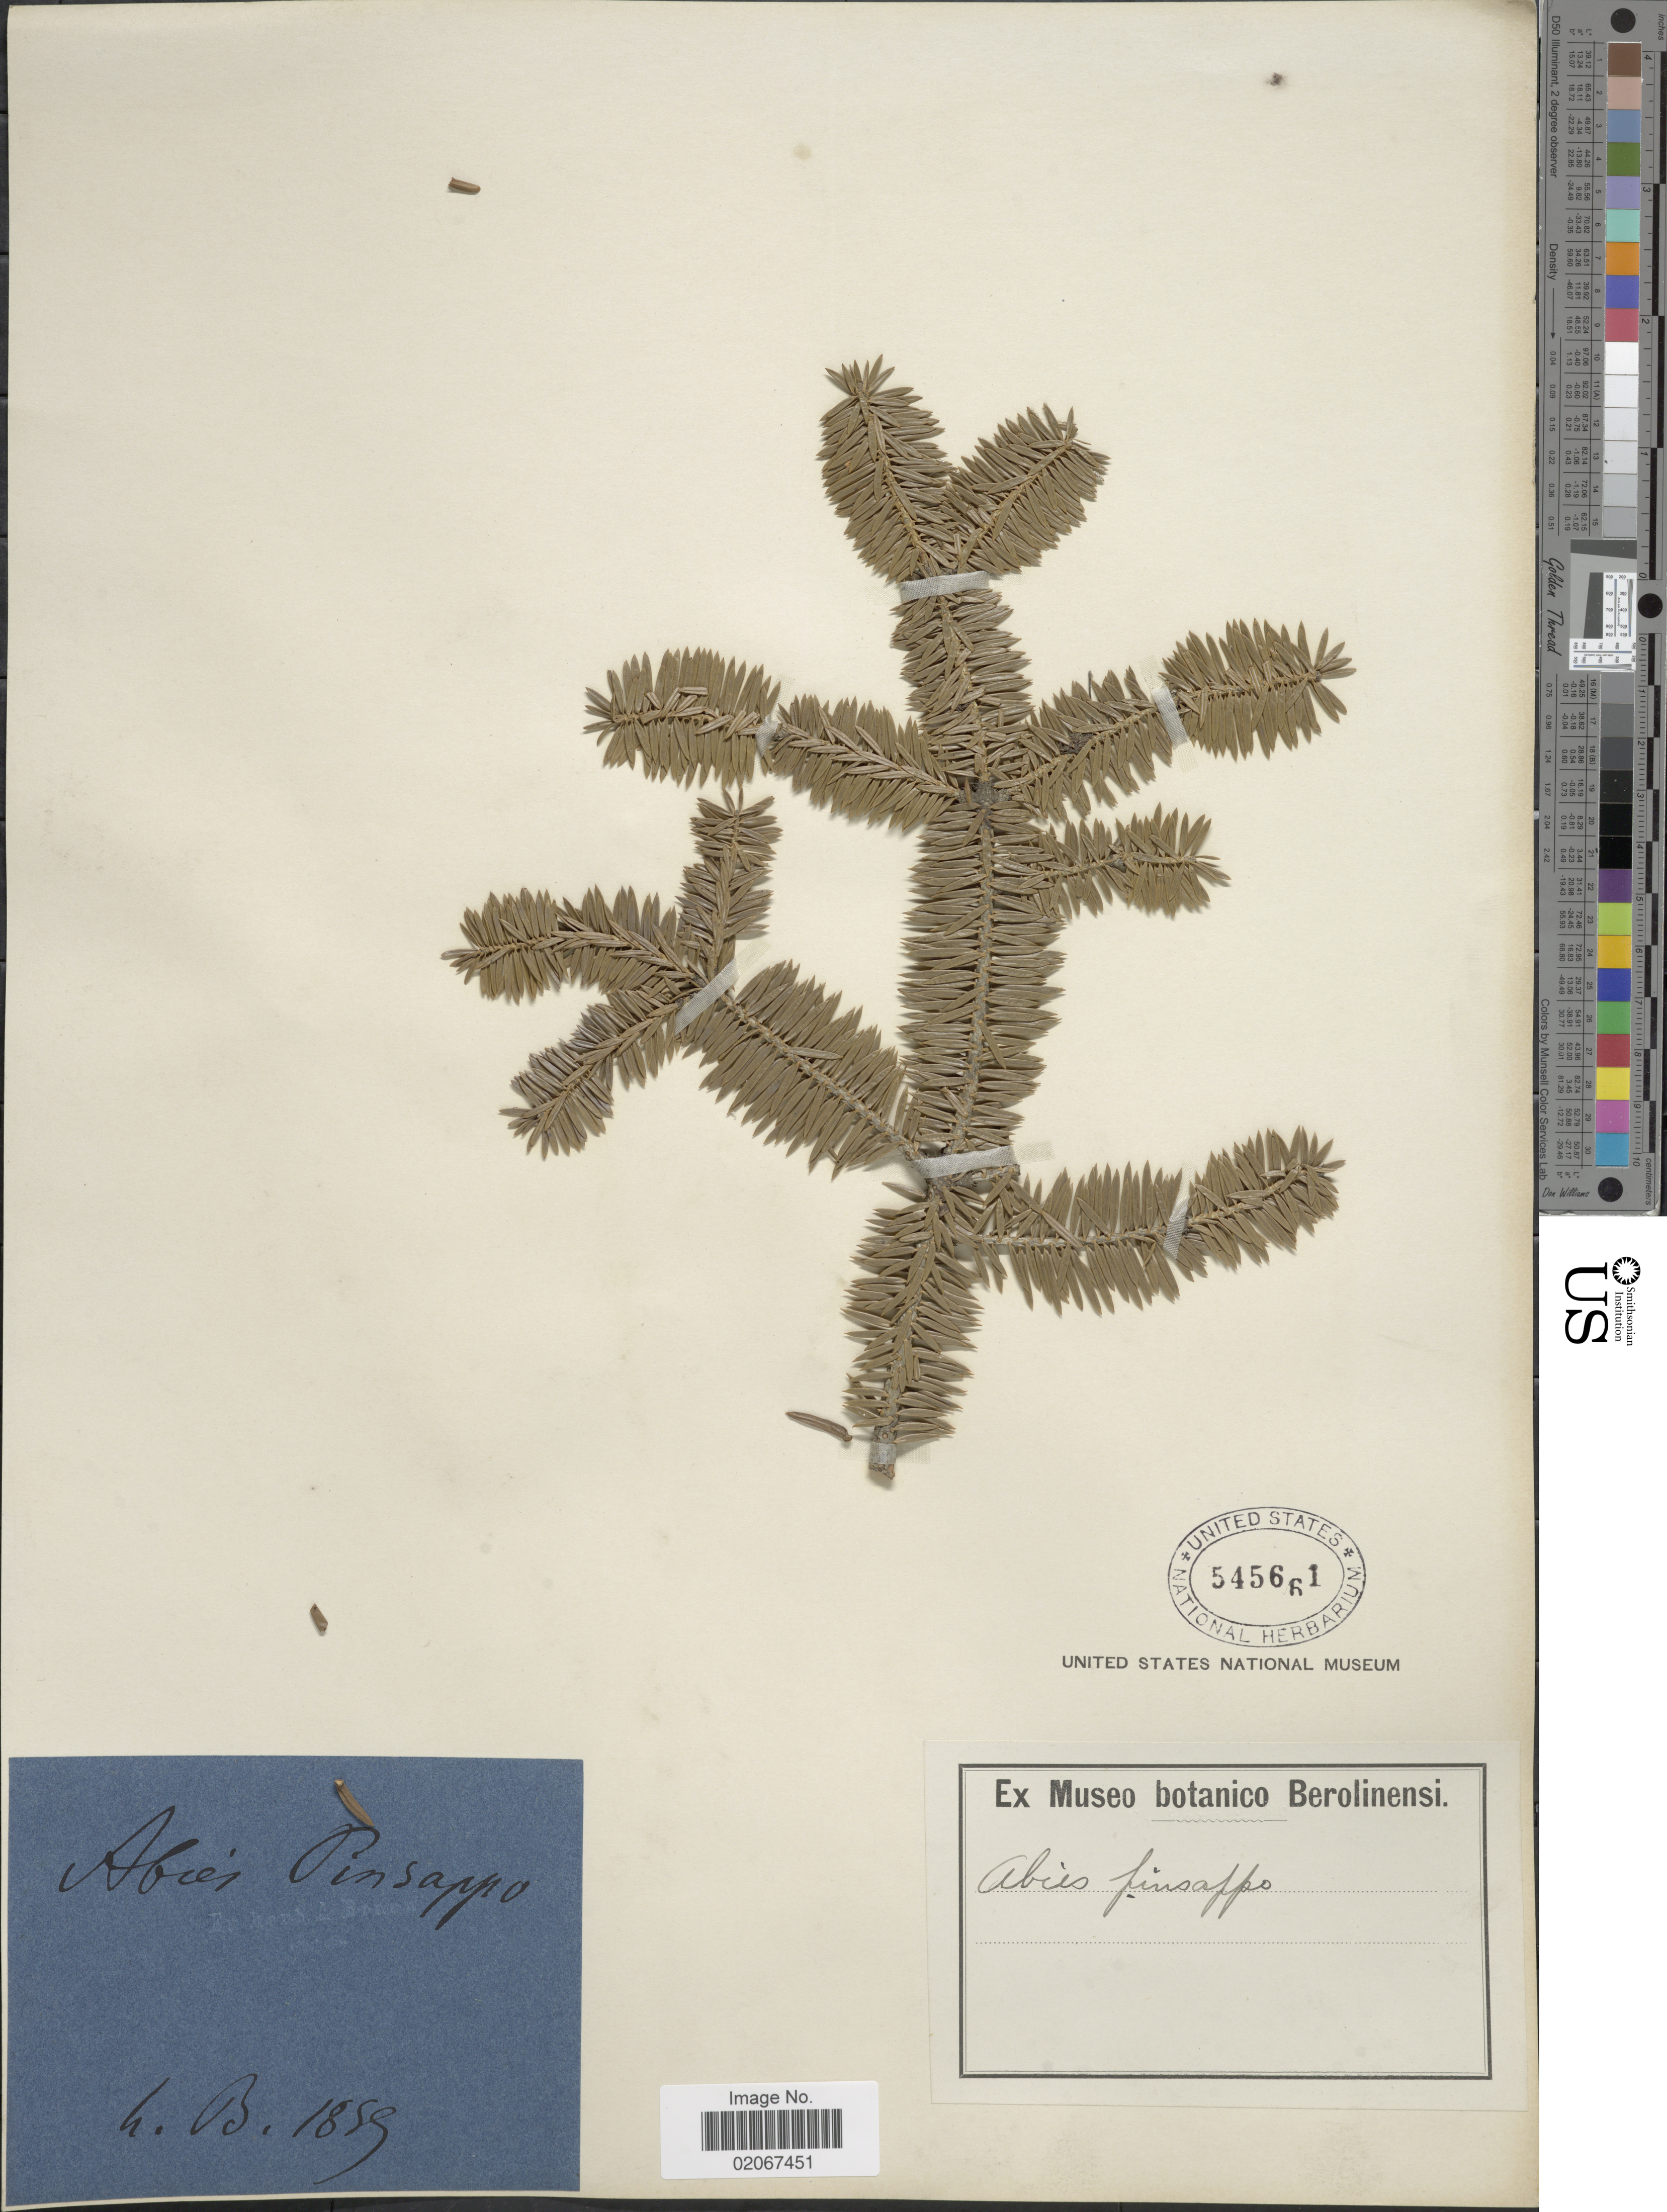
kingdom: Plantae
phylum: Tracheophyta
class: Pinopsida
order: Pinales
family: Pinaceae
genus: Abies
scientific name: Abies pinsapo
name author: Boiss.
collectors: ex Museo Botanico Berolinensi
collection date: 1859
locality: H.B.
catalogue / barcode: US 545661